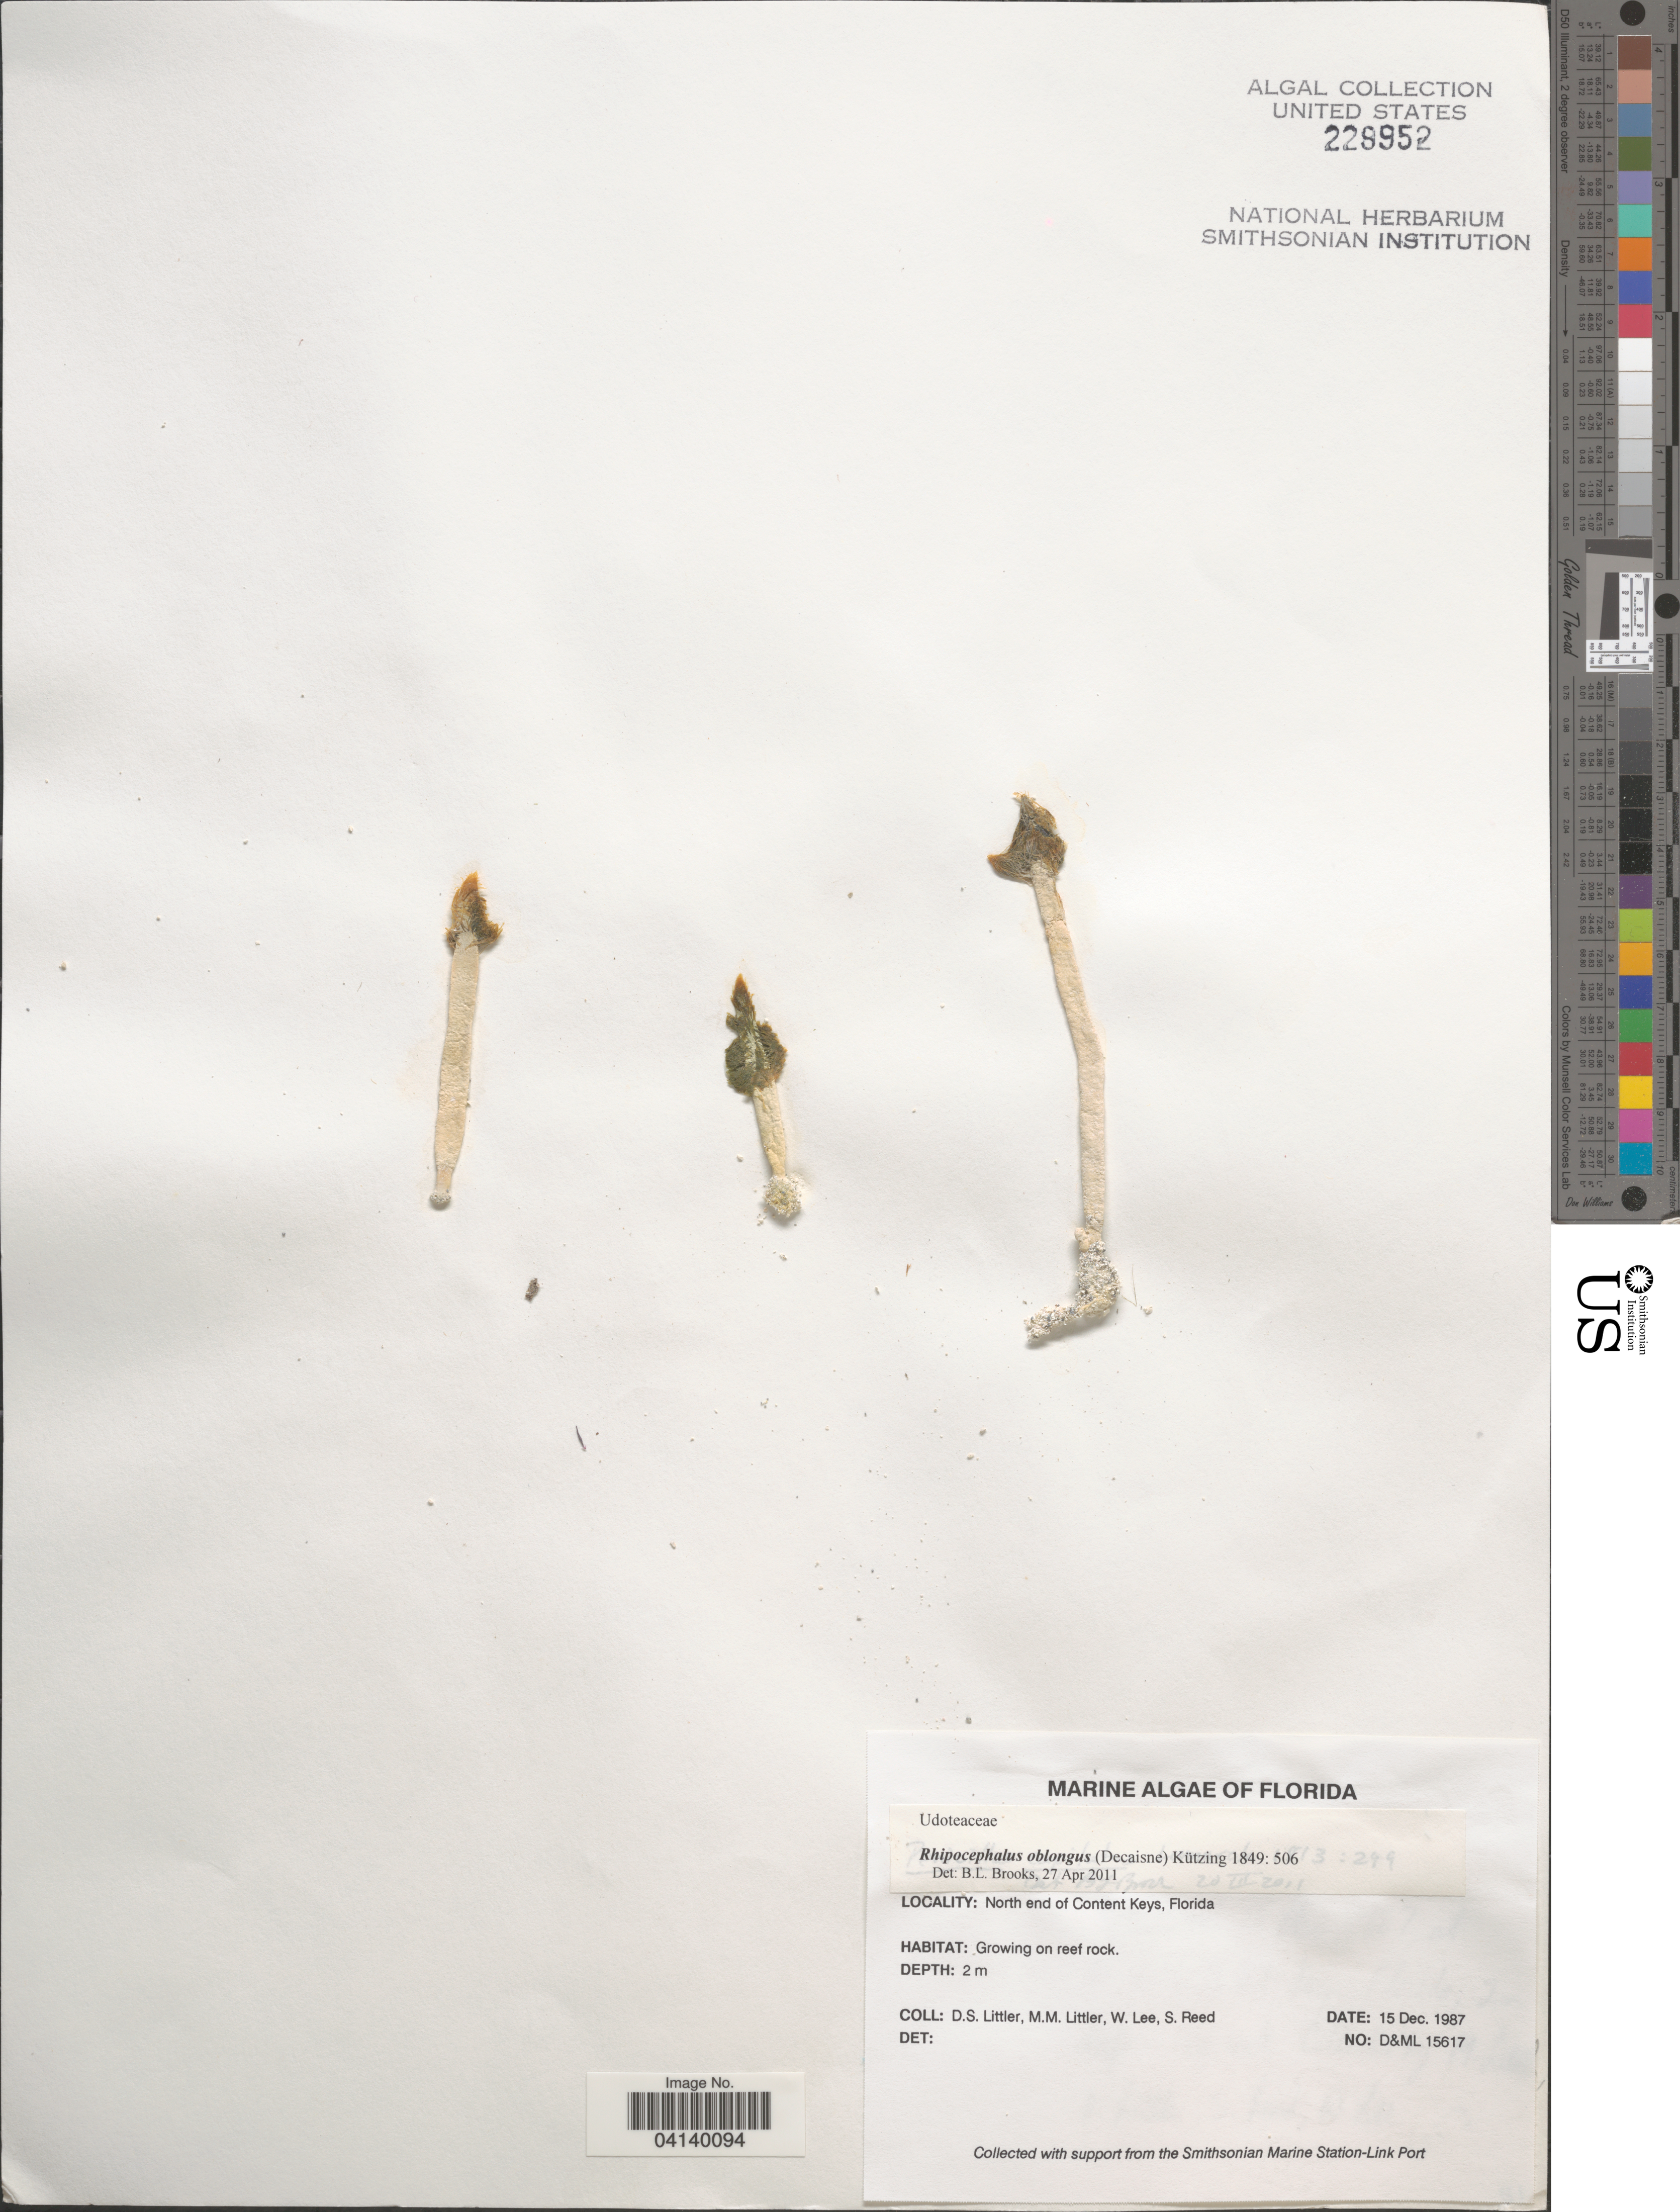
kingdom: Plantae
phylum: Chlorophyta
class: Ulvophyceae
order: Bryopsidales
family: Udoteaceae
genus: Rhipocephalus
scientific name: Rhipocephalus oblongus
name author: (Decne.) Kütz.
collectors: D. S. Littler, W. Lee & S. Reed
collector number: D&ML15617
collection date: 1987-12-15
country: United States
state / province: Florida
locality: North end of Content Keys.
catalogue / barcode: US 229952